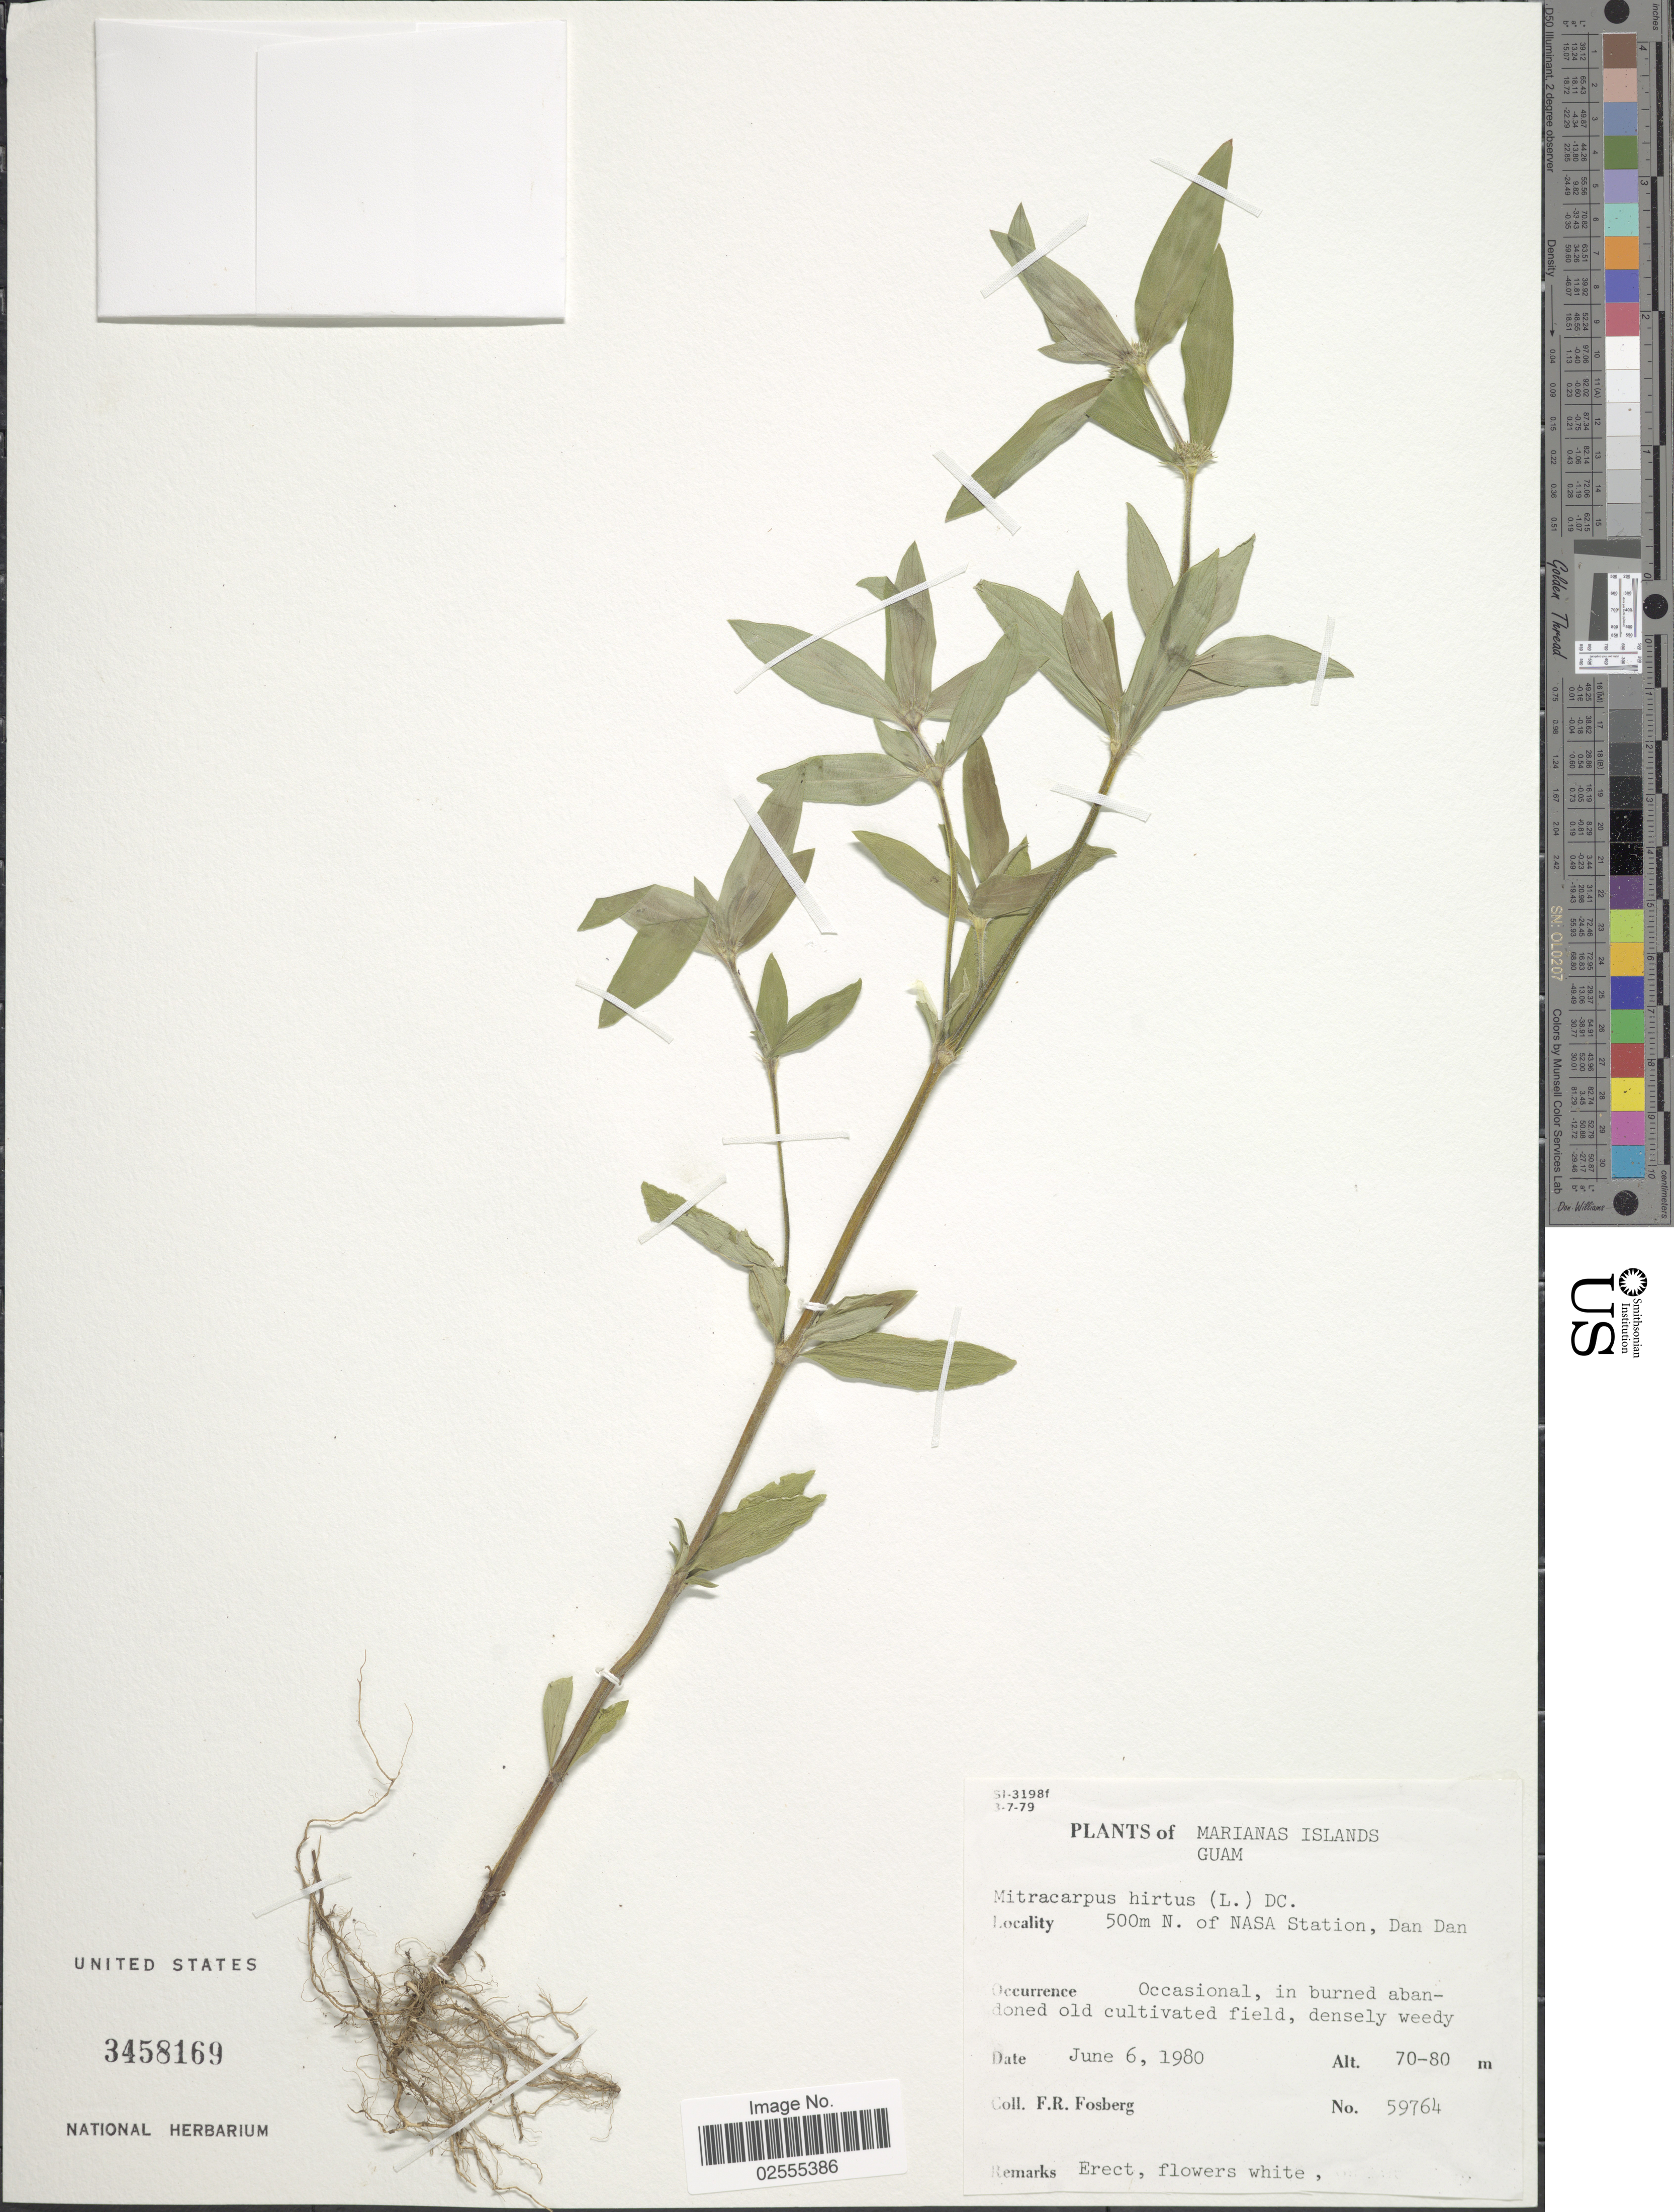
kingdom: Plantae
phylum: Tracheophyta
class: Magnoliopsida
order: Gentianales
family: Rubiaceae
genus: Mitracarpus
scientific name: Mitracarpus hirtus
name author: (L.) DC.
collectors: F. R. Fosberg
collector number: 59764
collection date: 1980-06-06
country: Guam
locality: Marianas Islands. 500 m N. of NASA Station, Dan Den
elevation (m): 70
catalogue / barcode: US 3458169